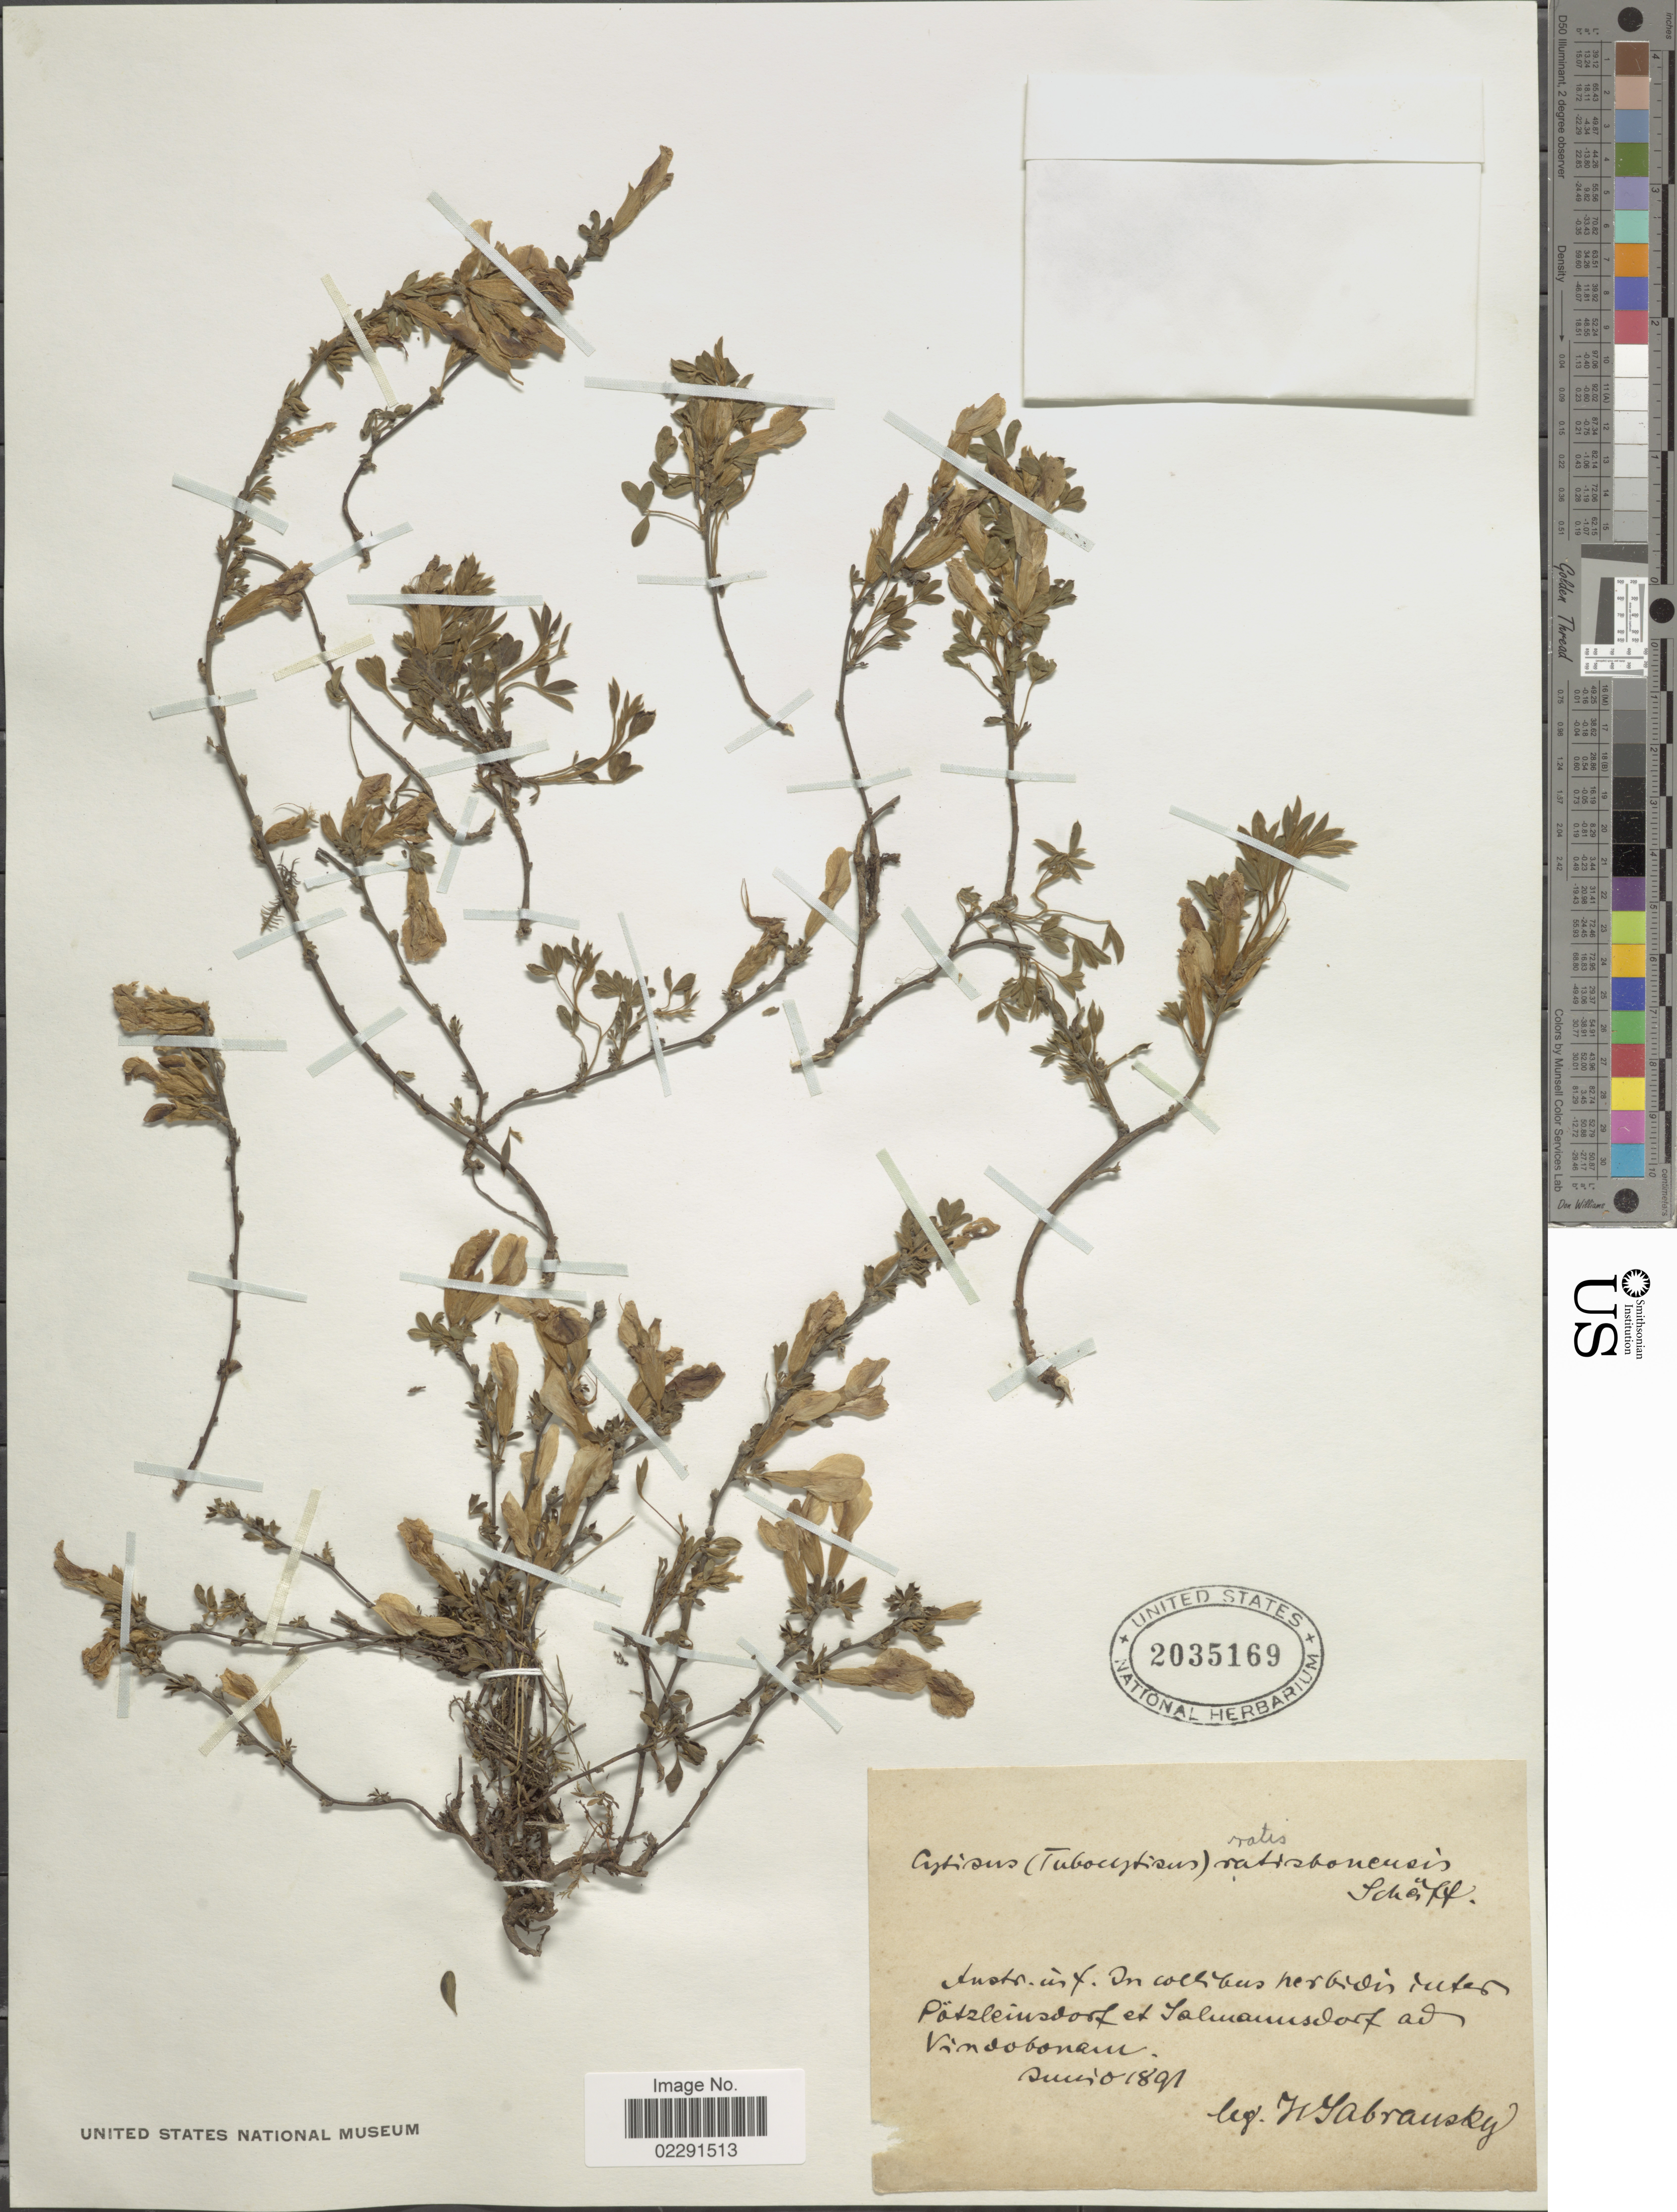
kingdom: Plantae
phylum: Tracheophyta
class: Magnoliopsida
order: Fabales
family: Fabaceae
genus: Cytisus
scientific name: Cytisus ratisbonensis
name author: Schaeff.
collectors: H. Sabransky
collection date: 1891-06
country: Austria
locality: Austr. inf., in collibus herbidis rutes Patzleinsdorf et Salmannsdorf ad Vindobonam. [interpreted]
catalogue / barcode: US 2035169